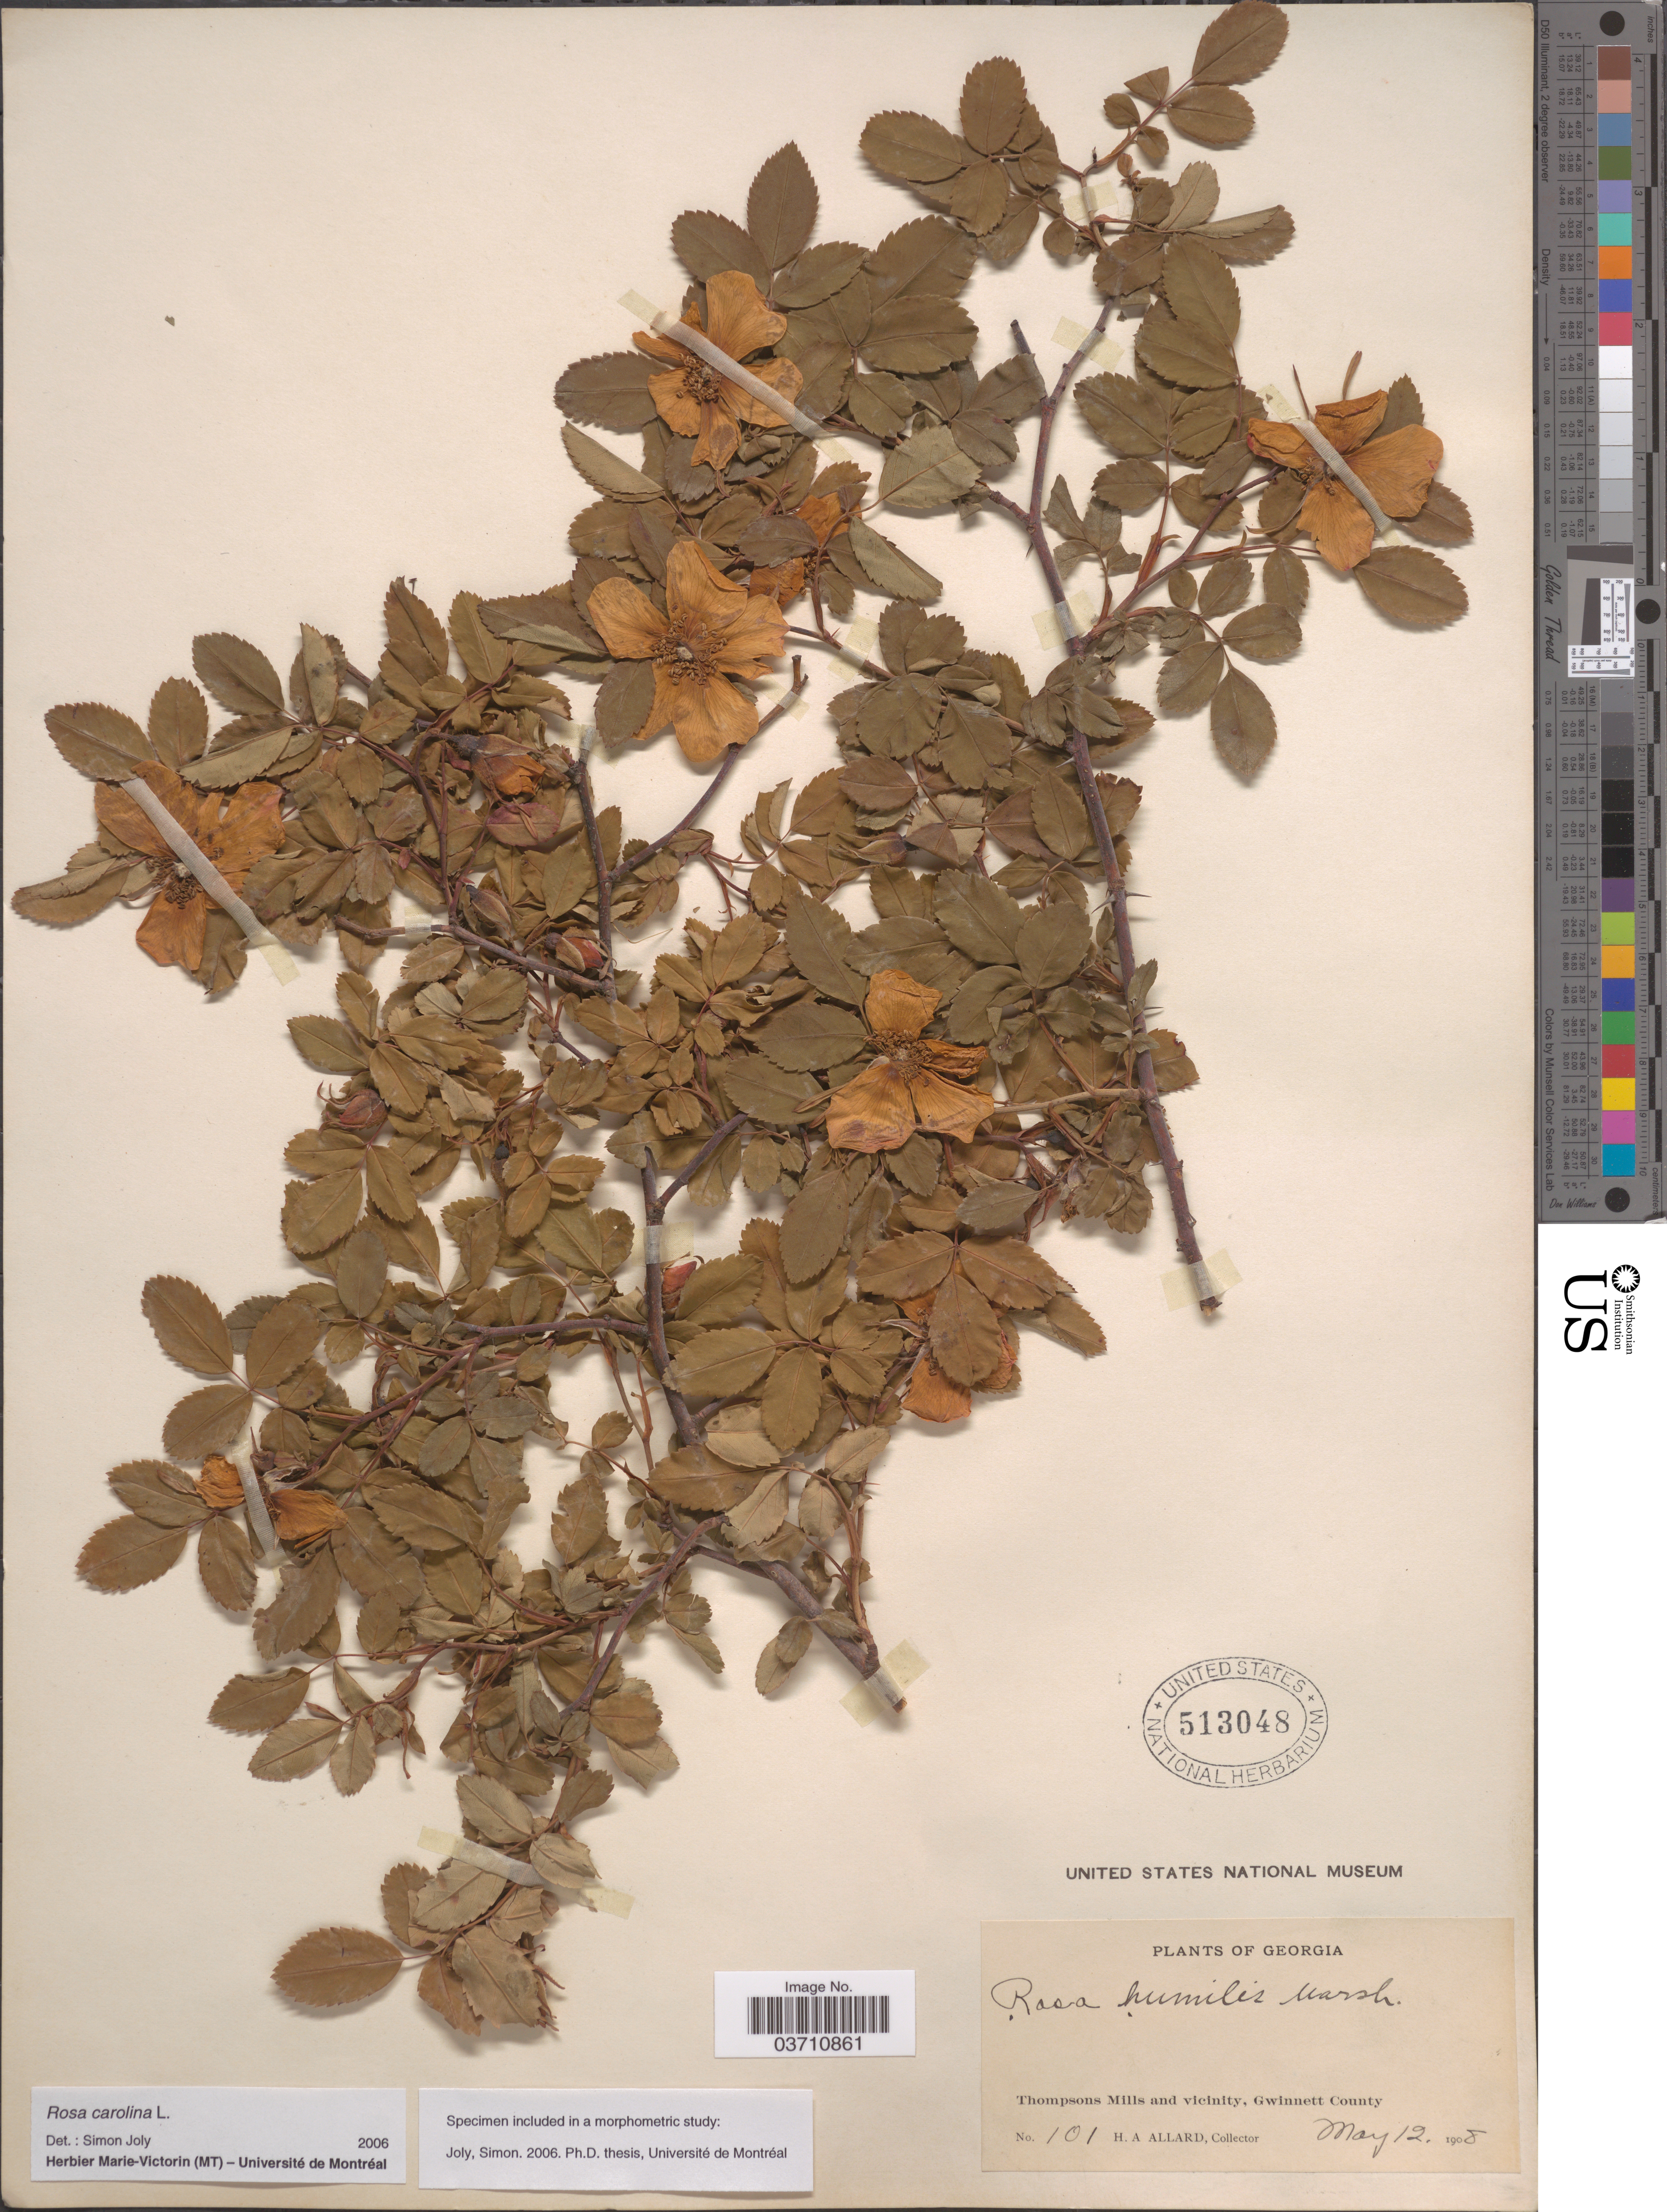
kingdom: Plantae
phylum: Tracheophyta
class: Magnoliopsida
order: Rosales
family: Rosaceae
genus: Rosa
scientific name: Rosa carolina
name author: L.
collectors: H. A. Allard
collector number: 101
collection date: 1908-05-12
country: United States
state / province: Georgia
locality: Thompsons Mills and vicinity, Gwinnett County.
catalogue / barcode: US 513048